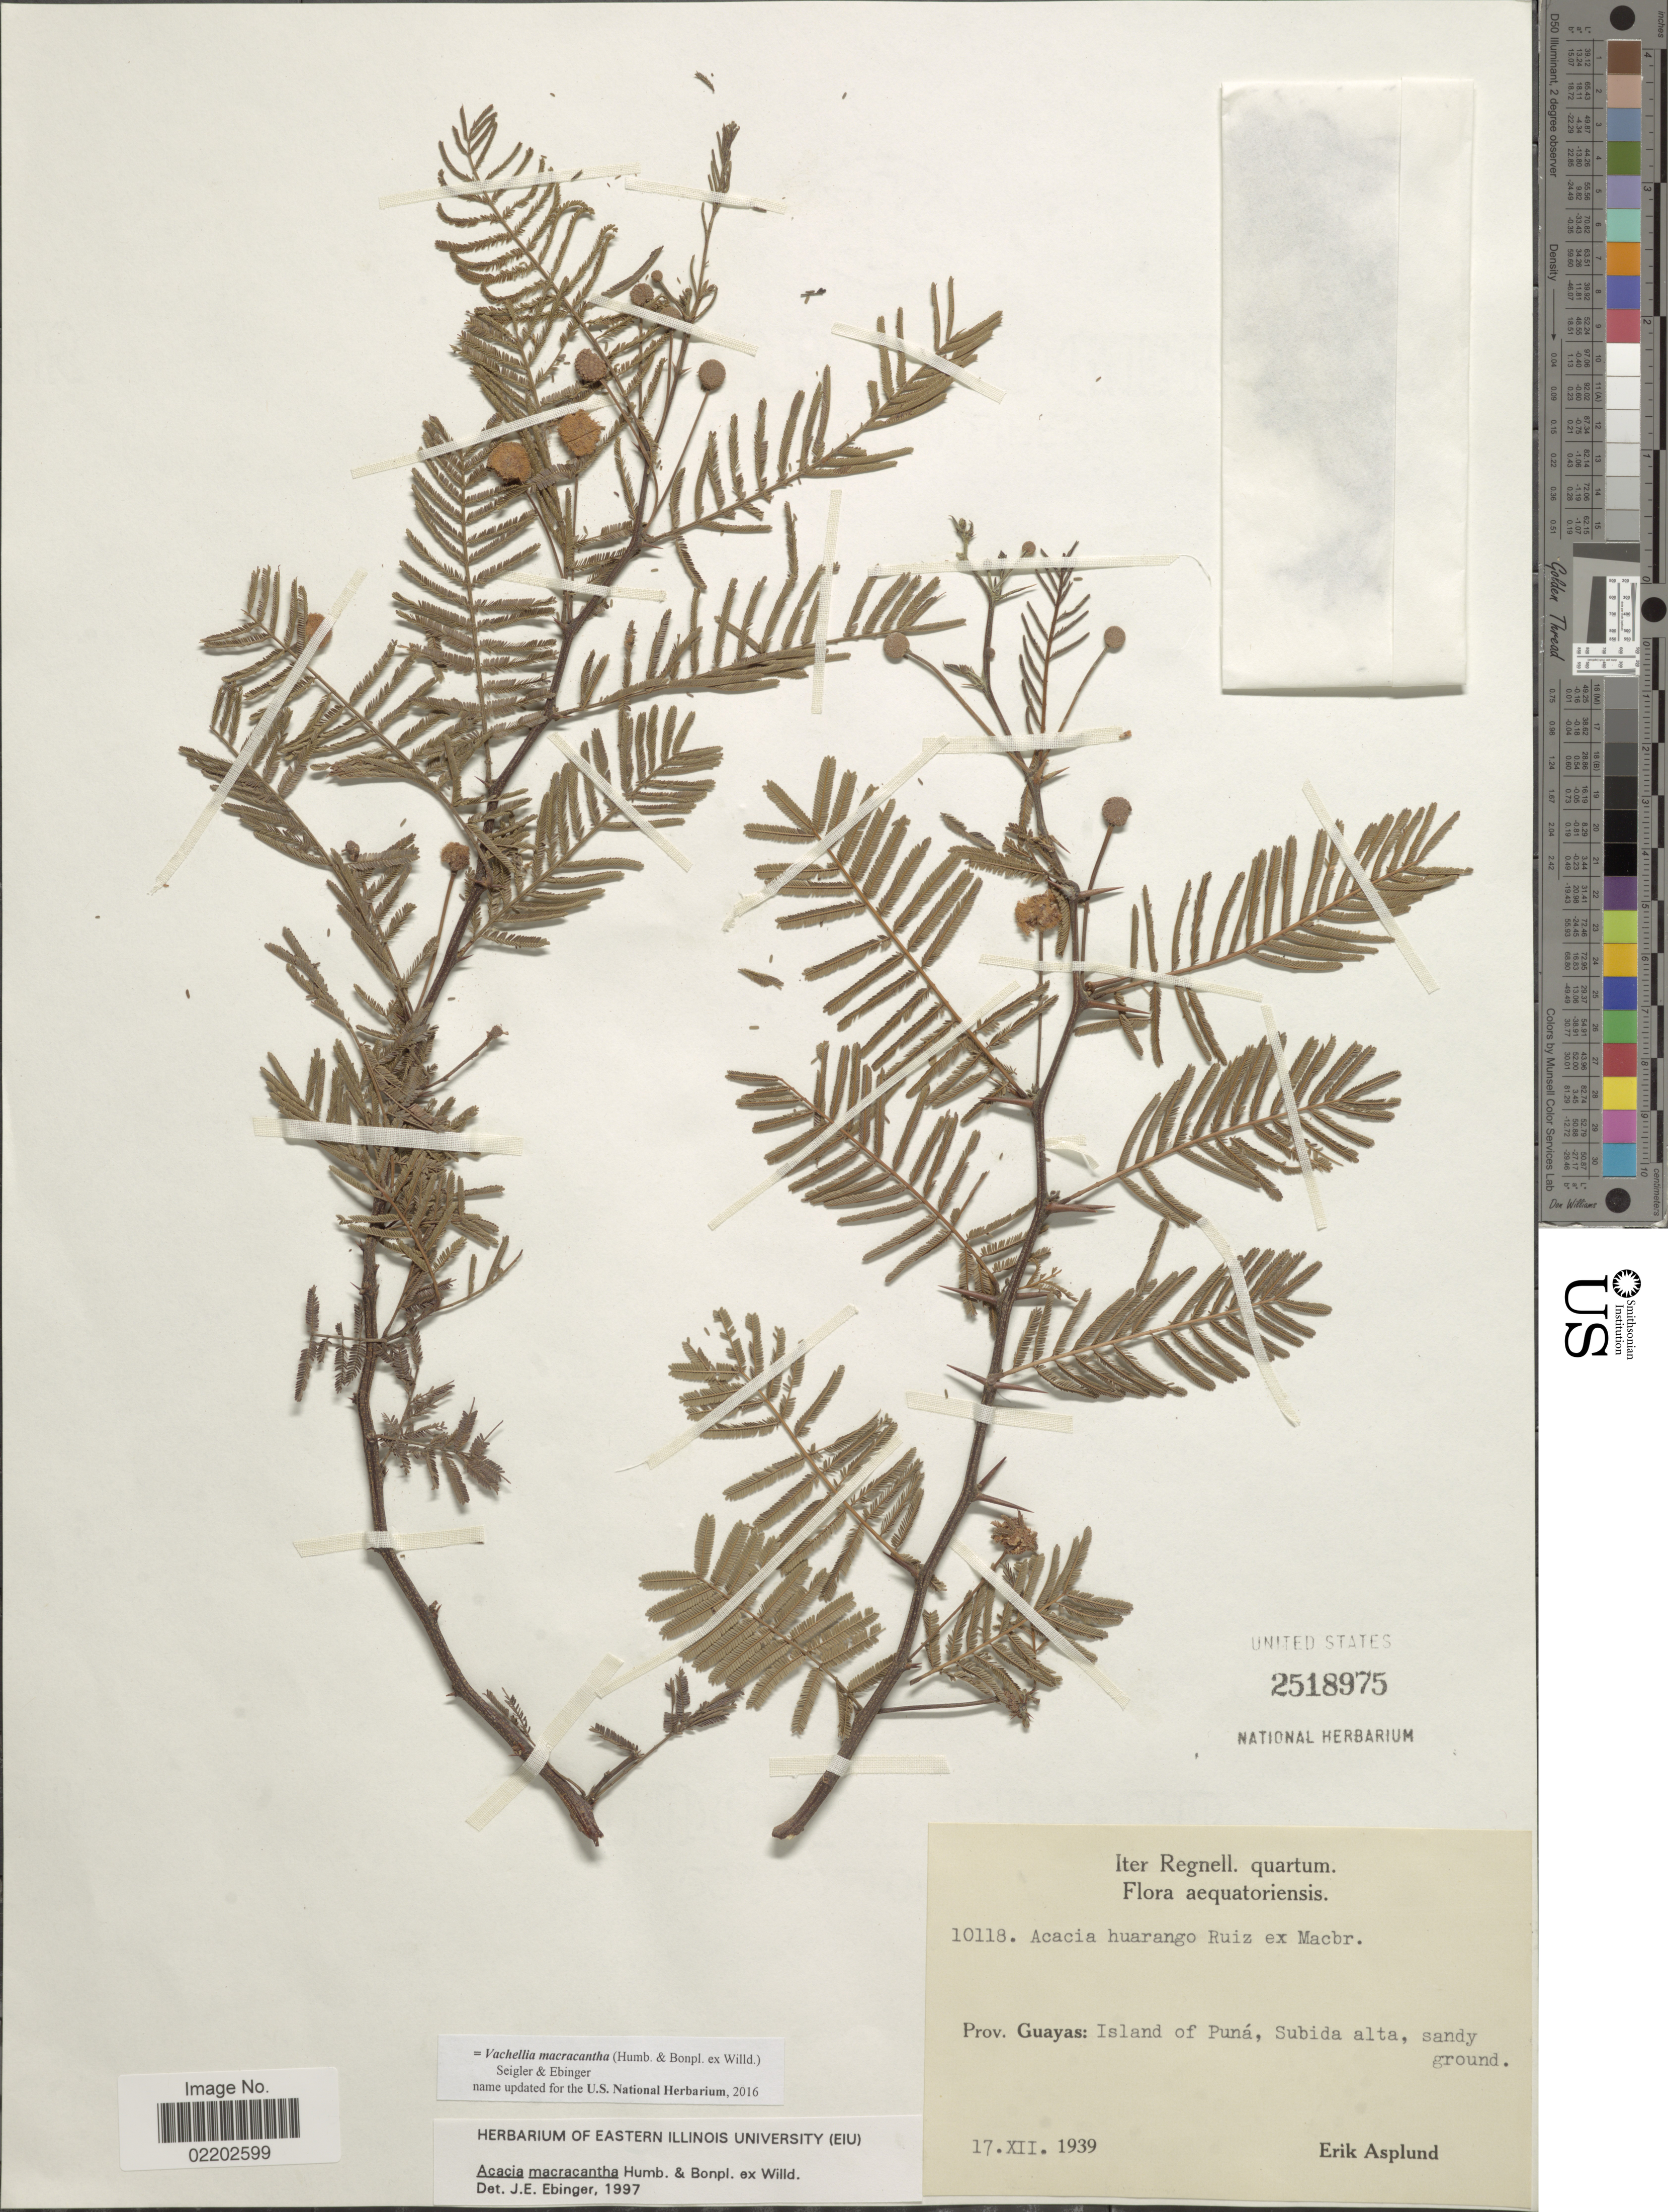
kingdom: Plantae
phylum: Tracheophyta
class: Magnoliopsida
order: Fabales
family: Fabaceae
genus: Vachellia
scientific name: Vachellia macracantha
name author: (Humb. & Bonpl. ex Willd.) Seigler & Ebinger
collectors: E. Asplund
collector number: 10118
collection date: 1939-12-17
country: Ecuador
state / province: Guayas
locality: Prov. Guayas: Island of Puna Subida alta.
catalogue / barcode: US 2518975